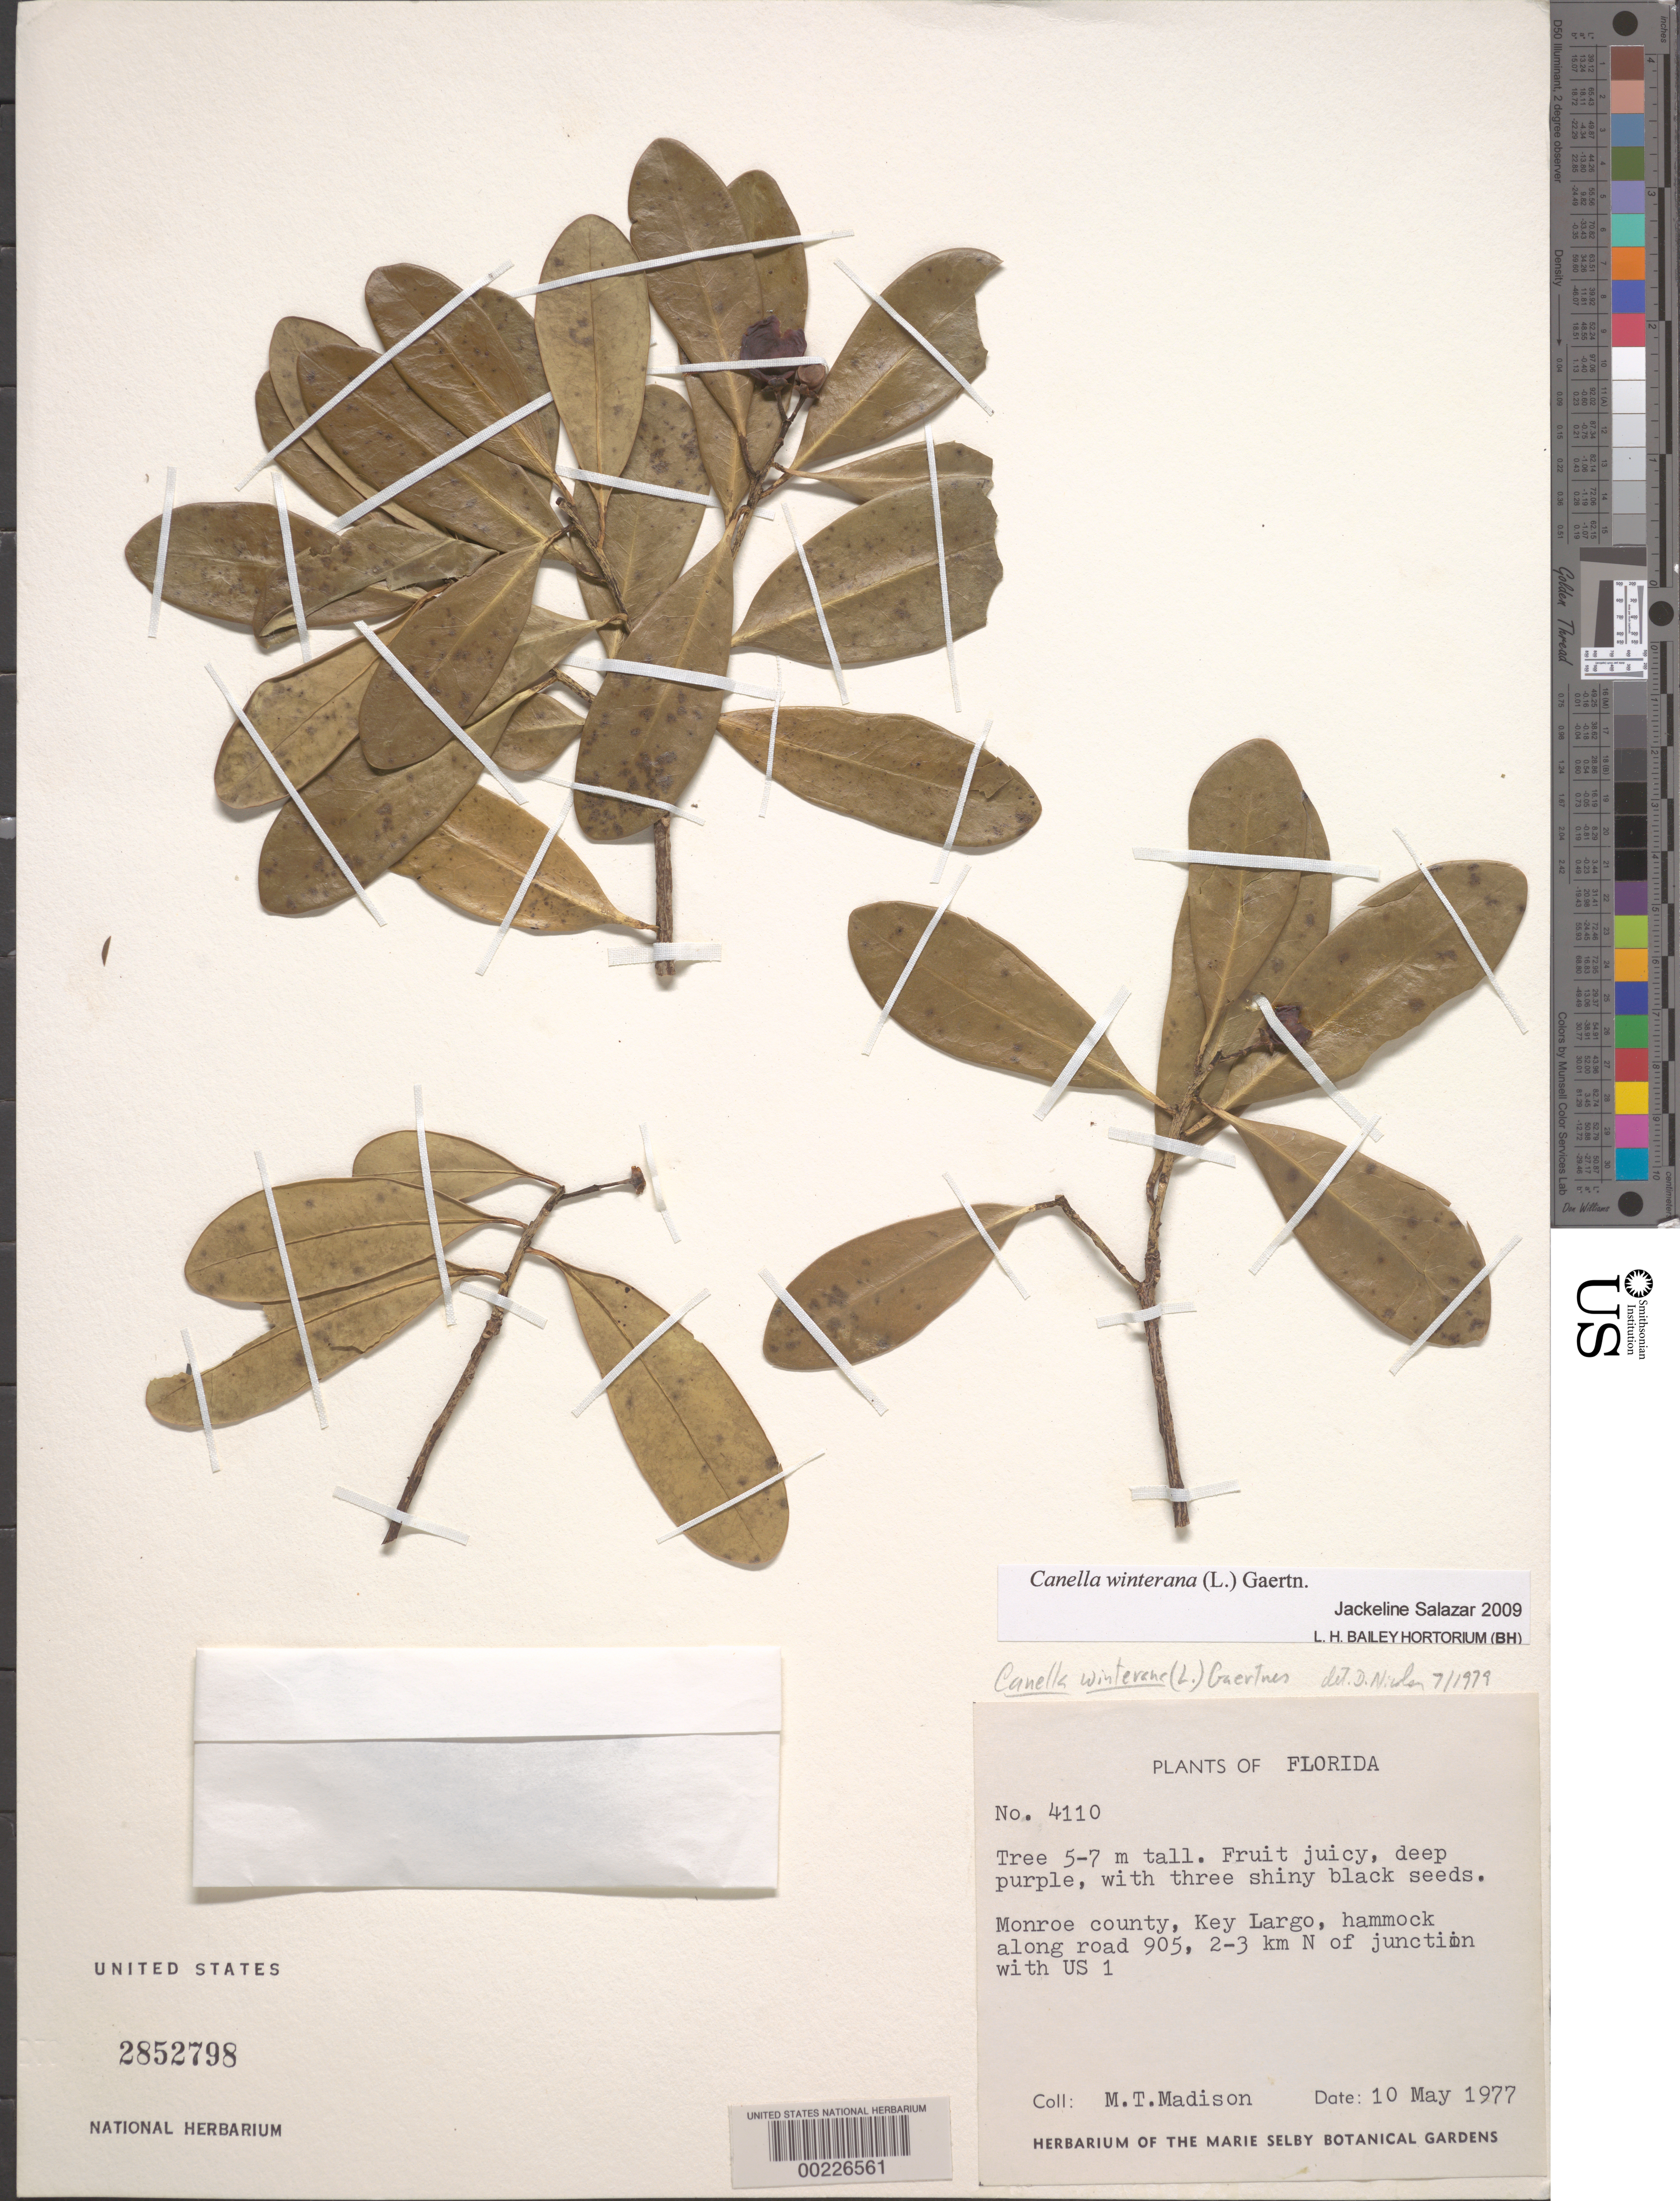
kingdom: Plantae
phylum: Tracheophyta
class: Magnoliopsida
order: Canellales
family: Canellaceae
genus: Canella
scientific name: Canella winterana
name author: (L.) Gaertn.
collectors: M. T. Madison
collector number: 4110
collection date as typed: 10 May 1977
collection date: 1977-05-10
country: United States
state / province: Florida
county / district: Monroe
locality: Key largo, hammock along road 905, 2-3 km n of junction with us 1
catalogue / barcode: US 2852798